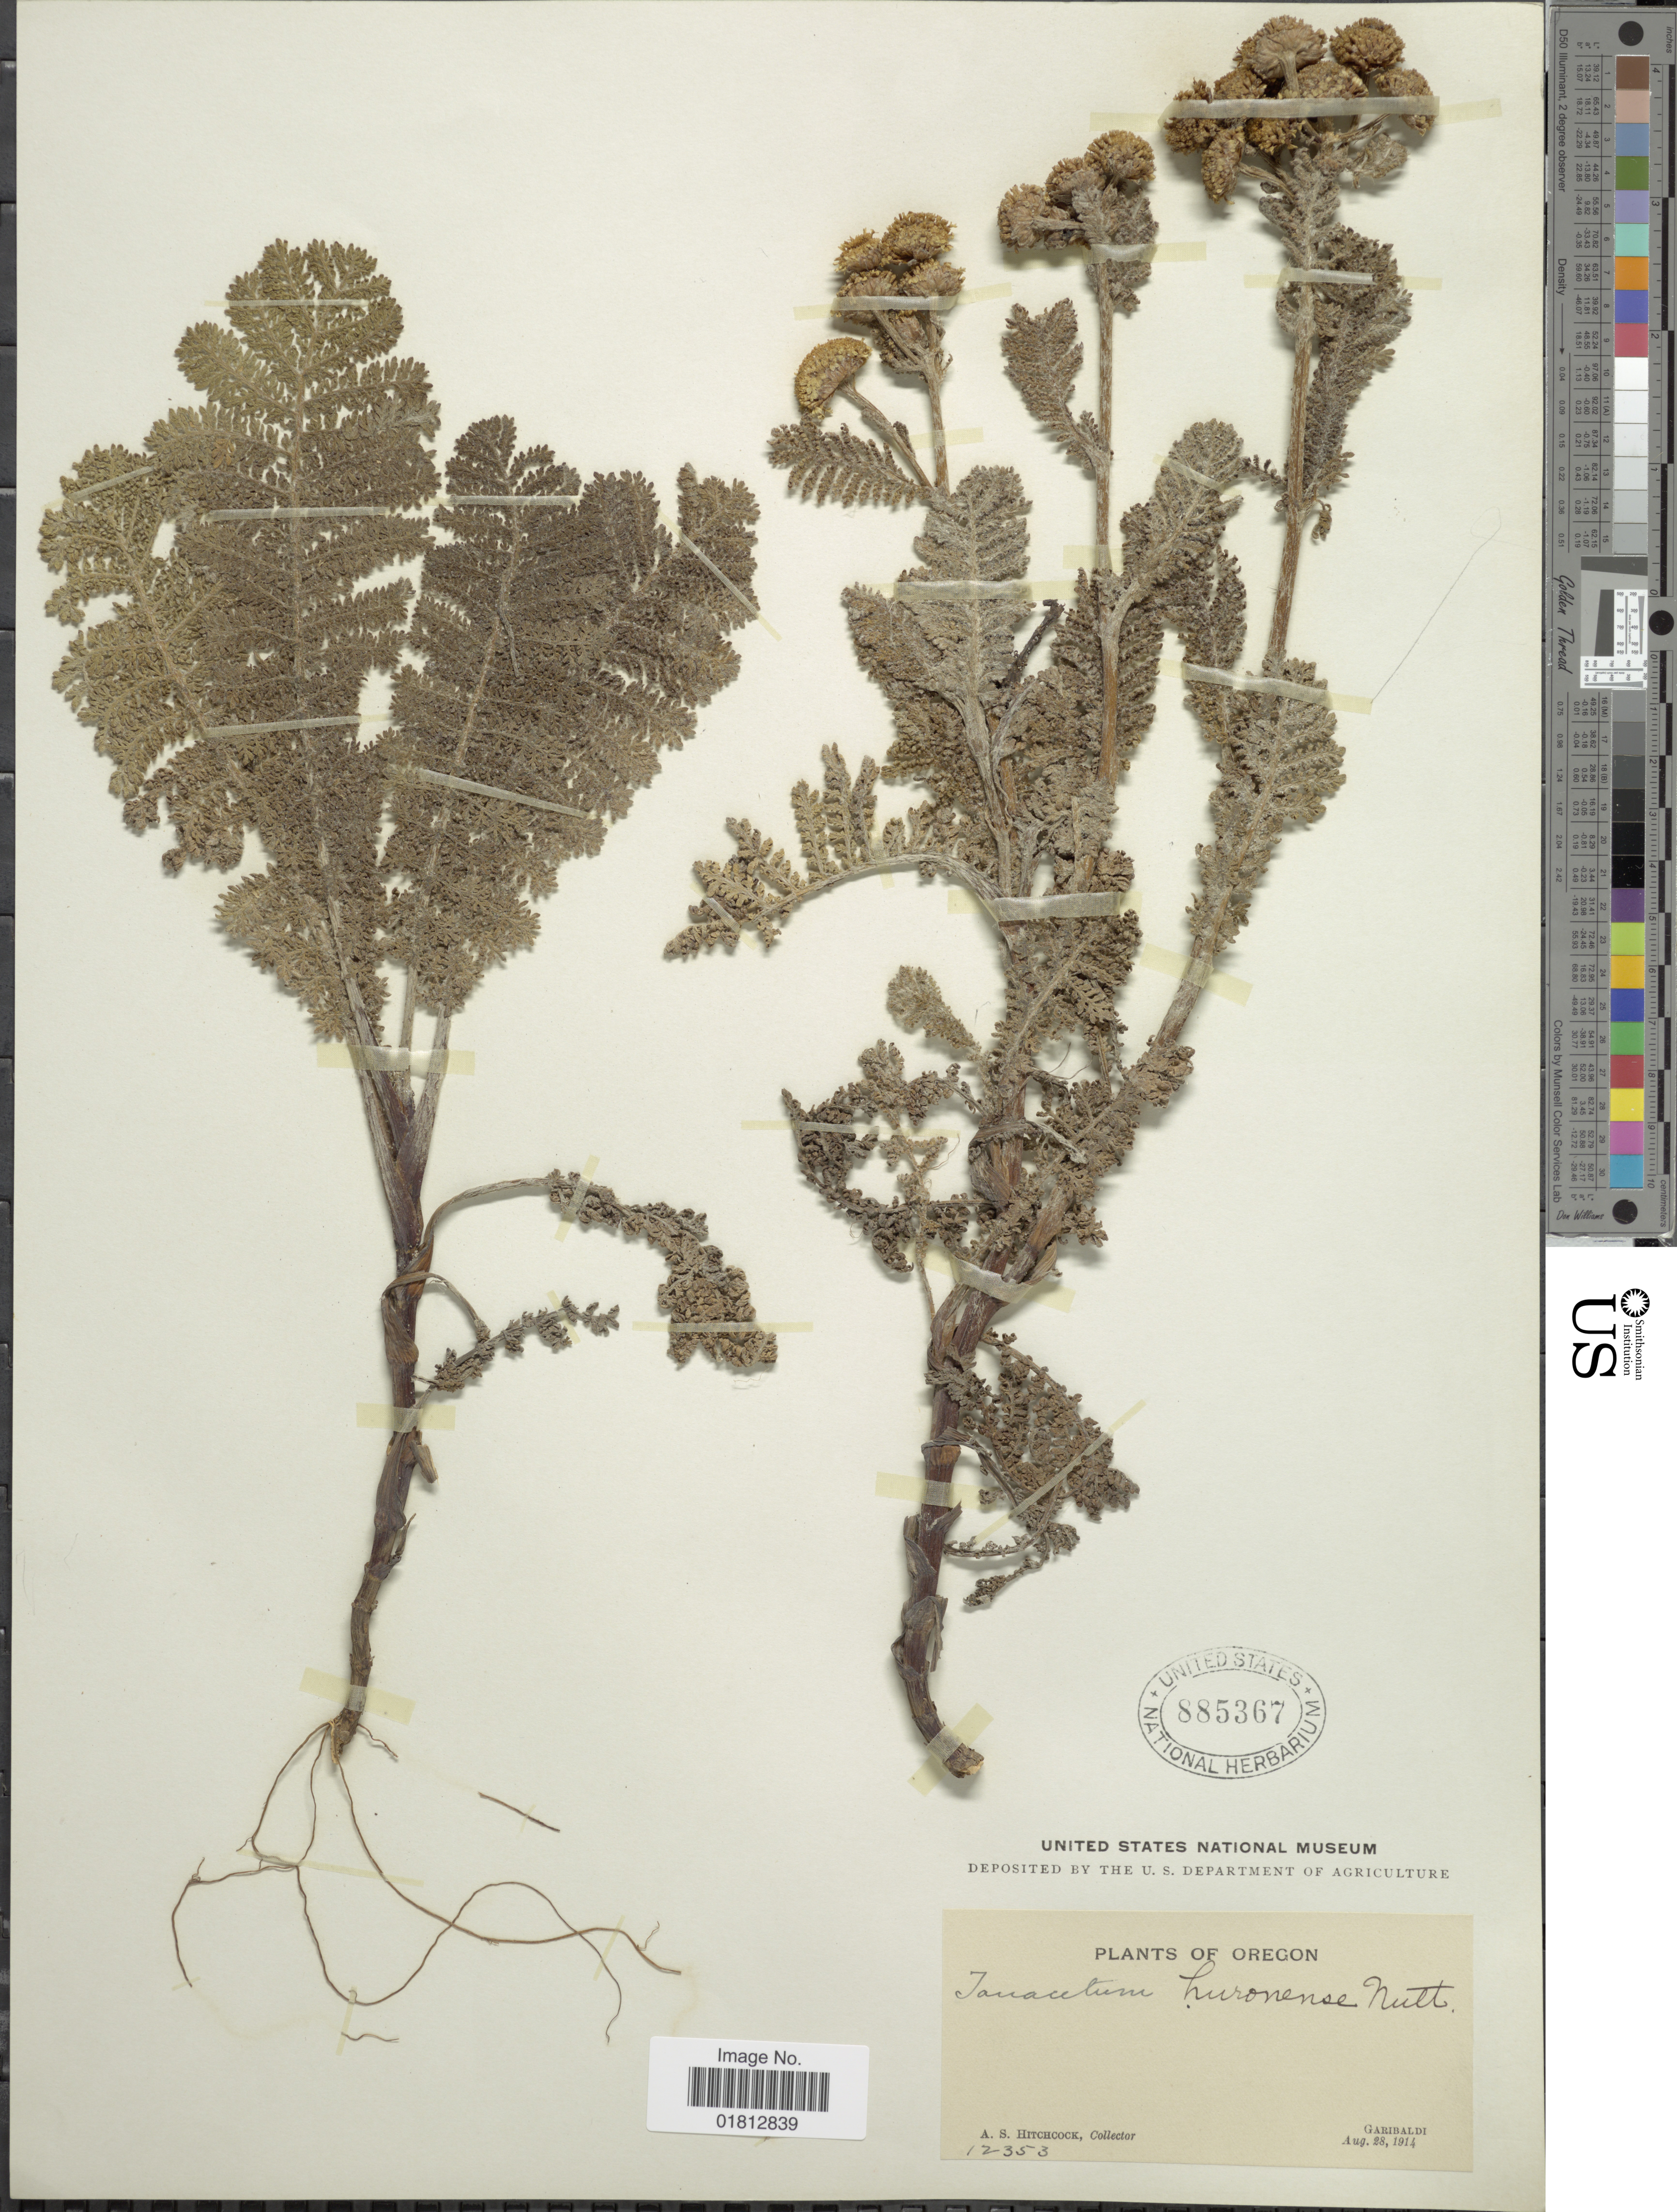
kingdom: Plantae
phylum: Tracheophyta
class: Magnoliopsida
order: Asterales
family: Asteraceae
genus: Tanacetum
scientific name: Tanacetum douglasii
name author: DC.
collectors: A. S. Hitchcock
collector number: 12353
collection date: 1914-08-28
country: United States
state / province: Oregon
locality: Garibaldi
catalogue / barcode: US 885367